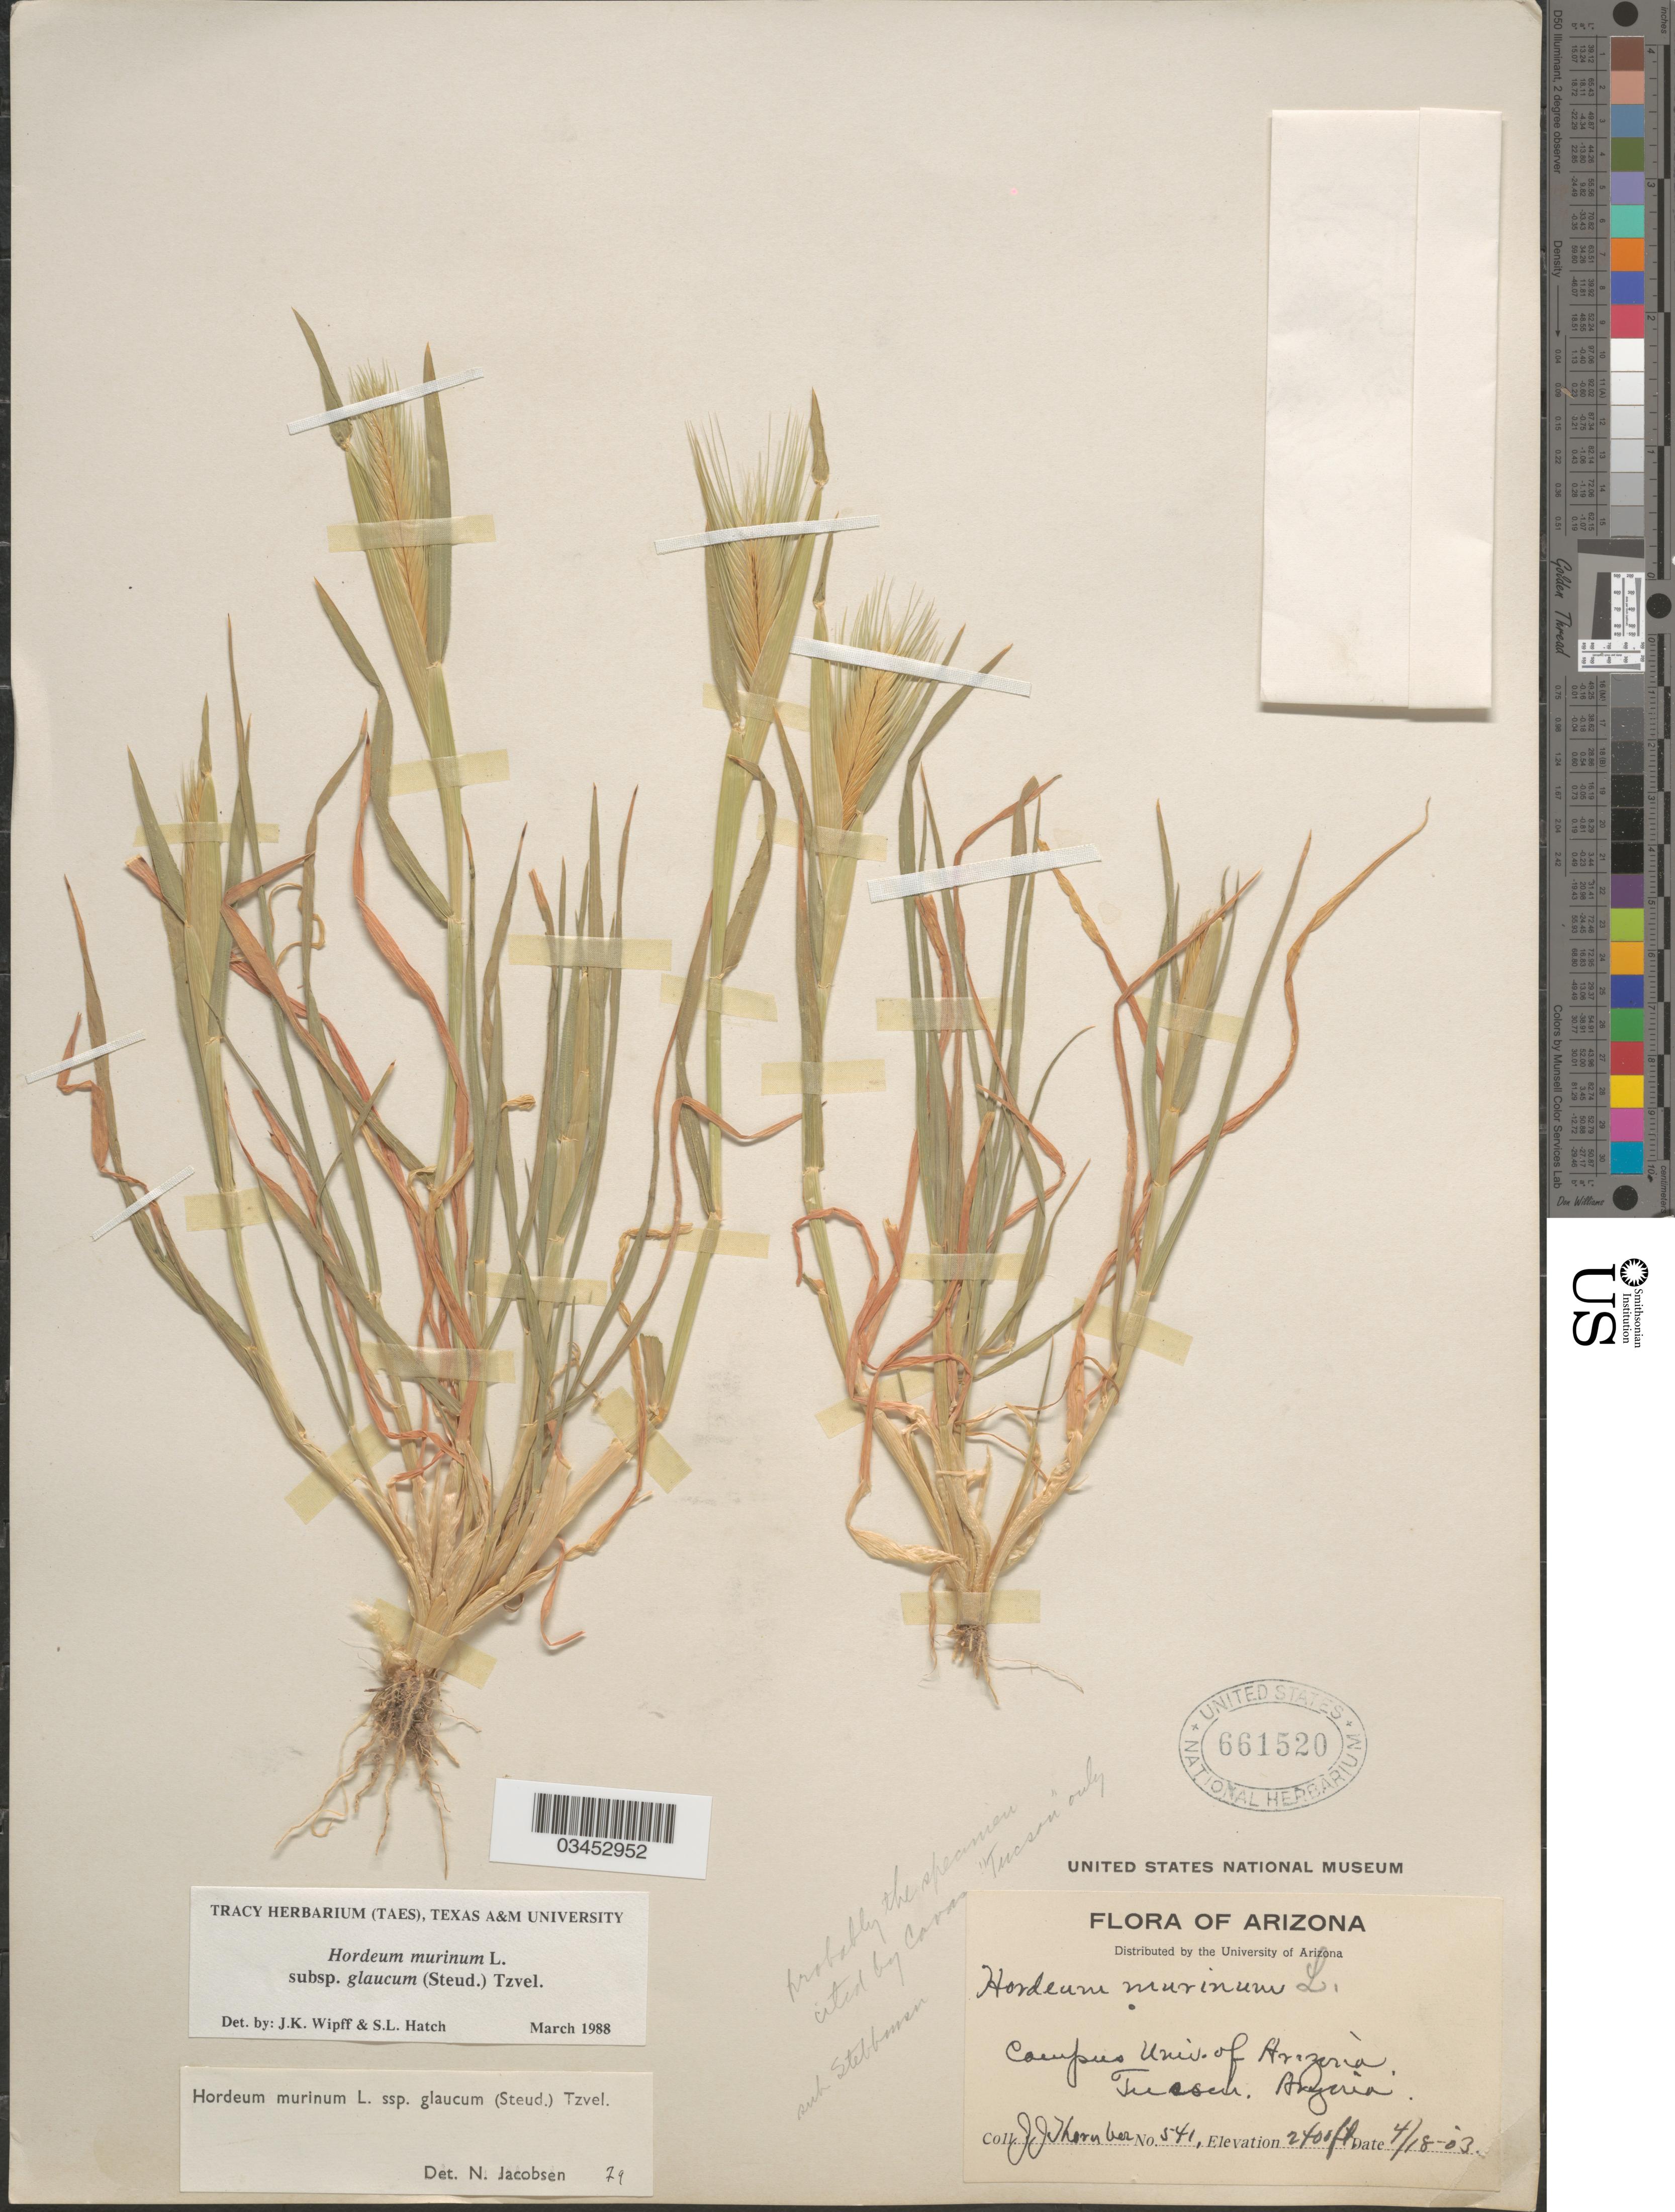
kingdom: Plantae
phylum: Tracheophyta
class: Liliopsida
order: Poales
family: Poaceae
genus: Hordeum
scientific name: Hordeum murinum subsp. glaucum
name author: (Steud.) Tzvelev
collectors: J. Thornber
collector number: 541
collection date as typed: Transcribed d/m/y: 18/4/3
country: United States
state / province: Arizona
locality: Campus Univ. of Arizona. Tucson.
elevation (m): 732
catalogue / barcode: US 661520